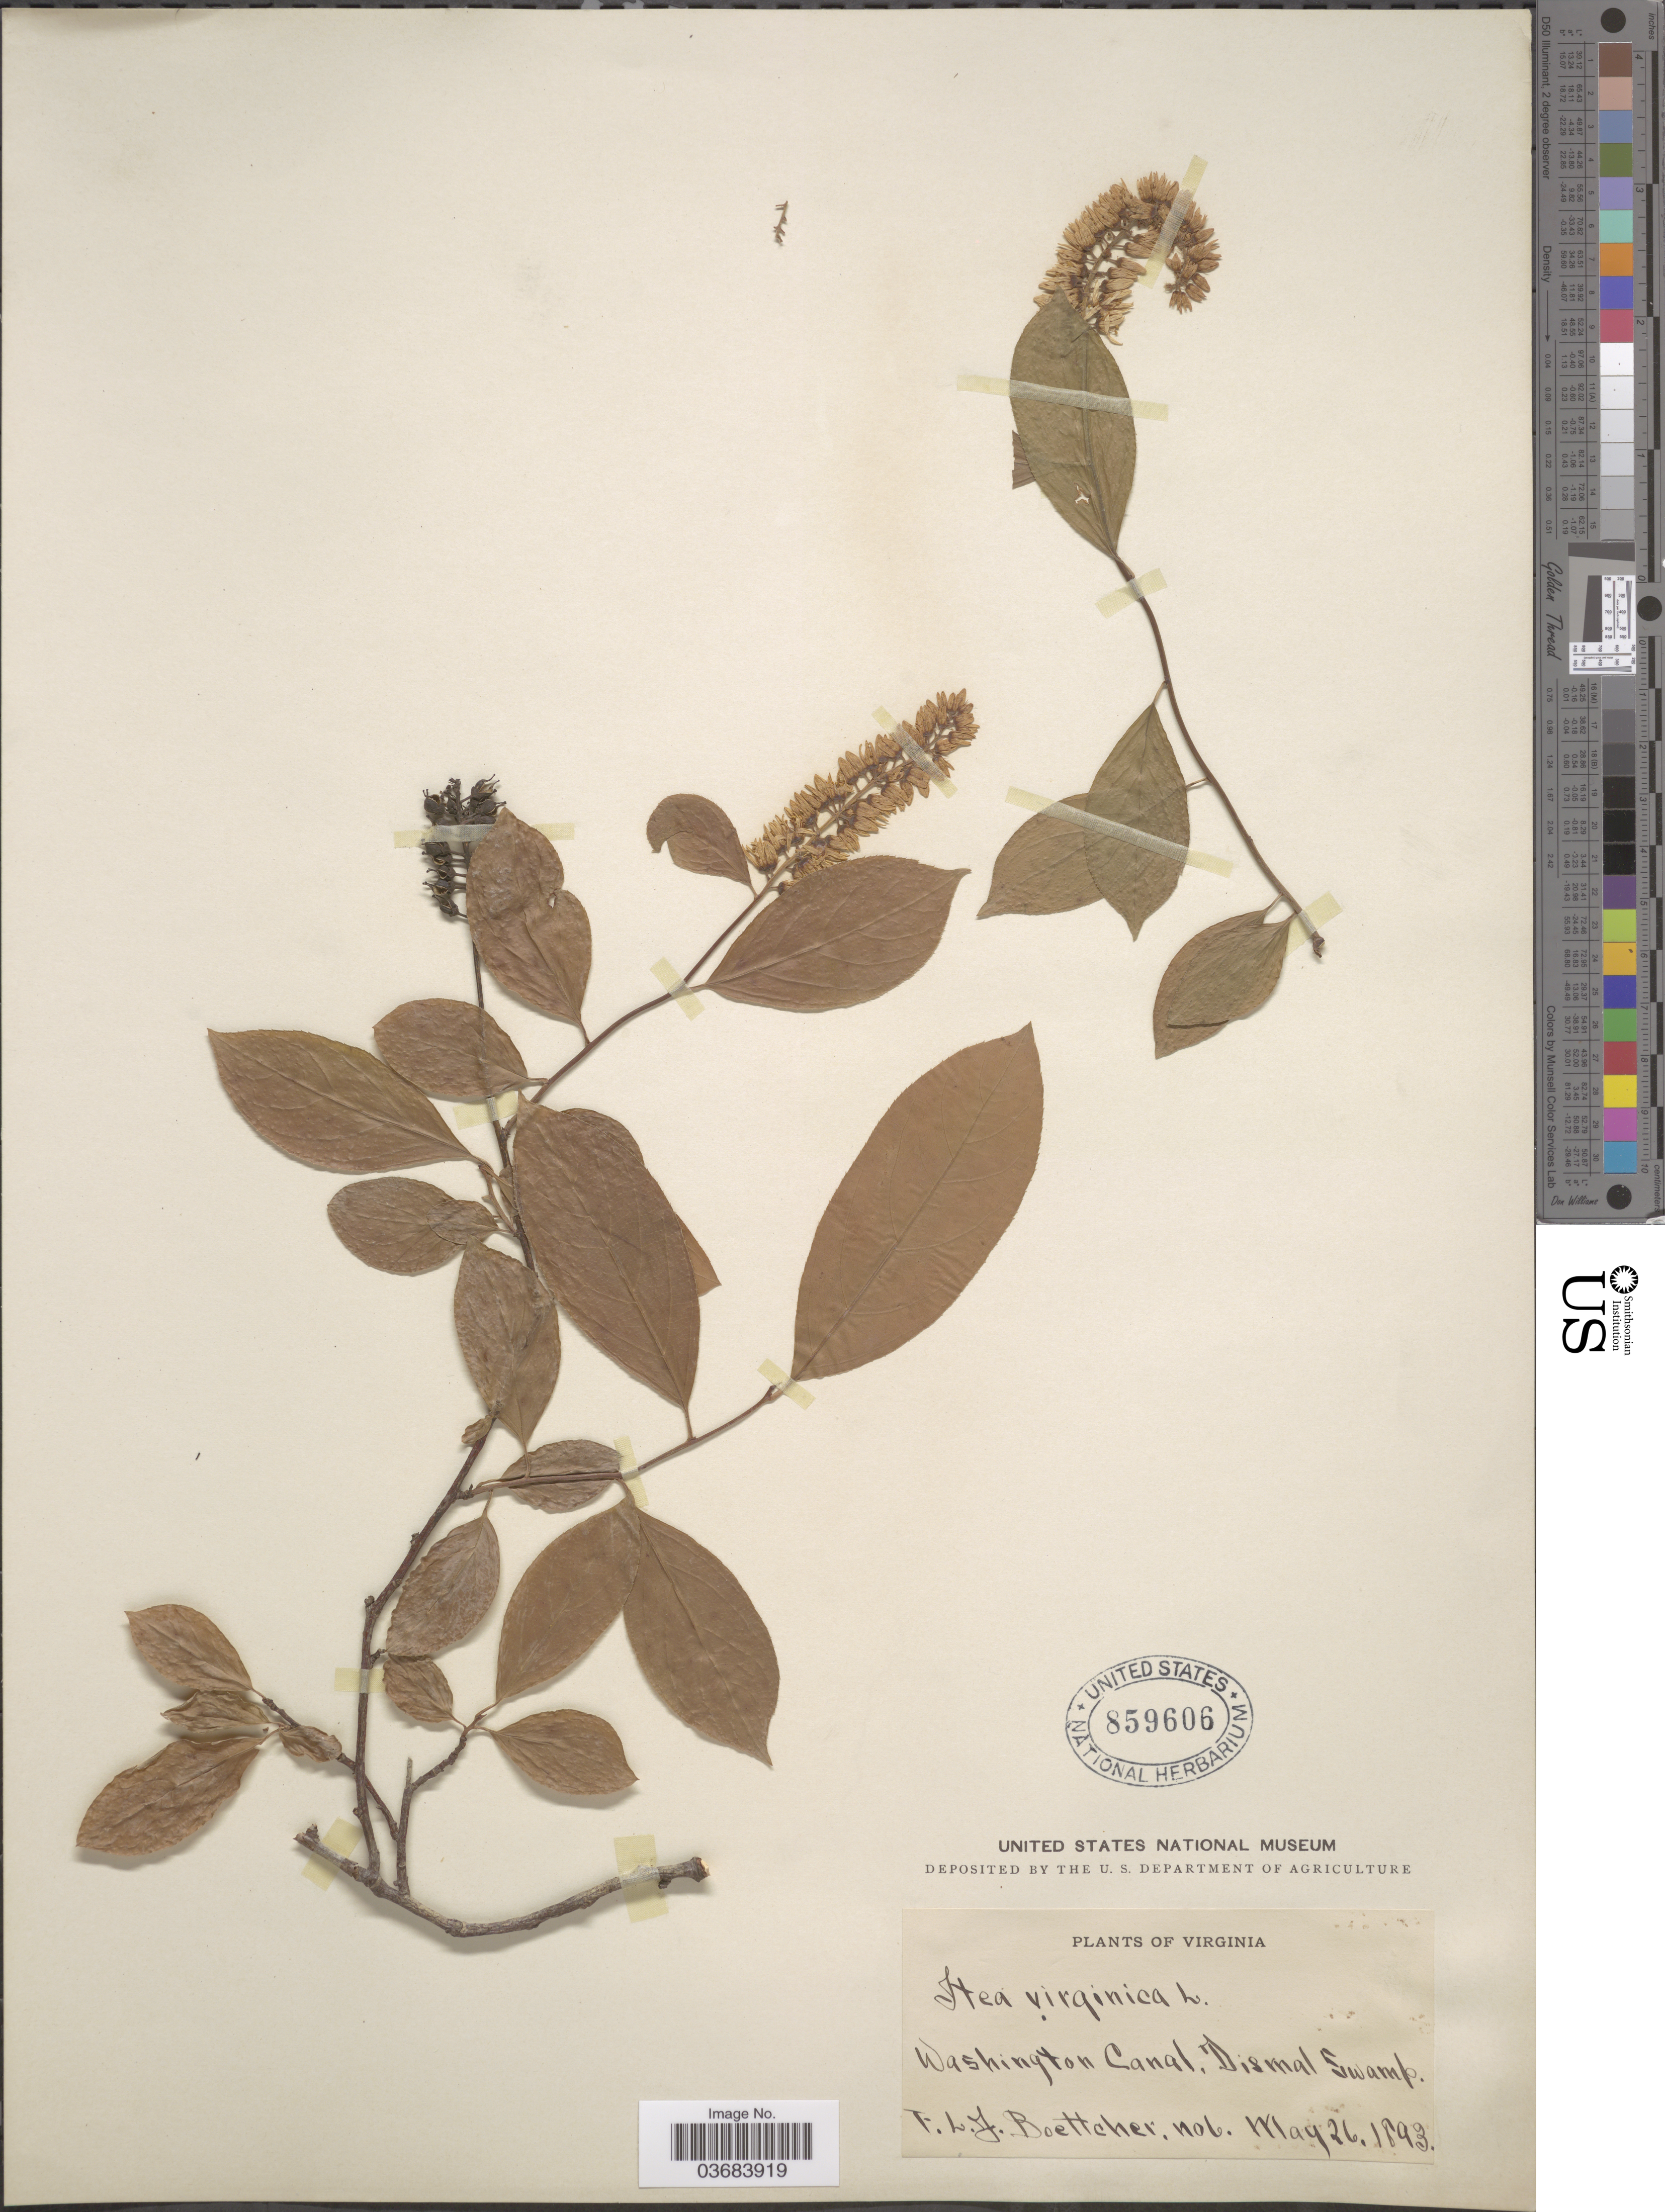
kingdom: Plantae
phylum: Tracheophyta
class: Magnoliopsida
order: Saxifragales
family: Iteaceae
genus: Itea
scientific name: Itea virginica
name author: L.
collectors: F. Boettcher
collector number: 6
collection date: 1893-05-26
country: United States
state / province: Virginia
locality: Washington Canal, Dismal Swamp.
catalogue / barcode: US 859606